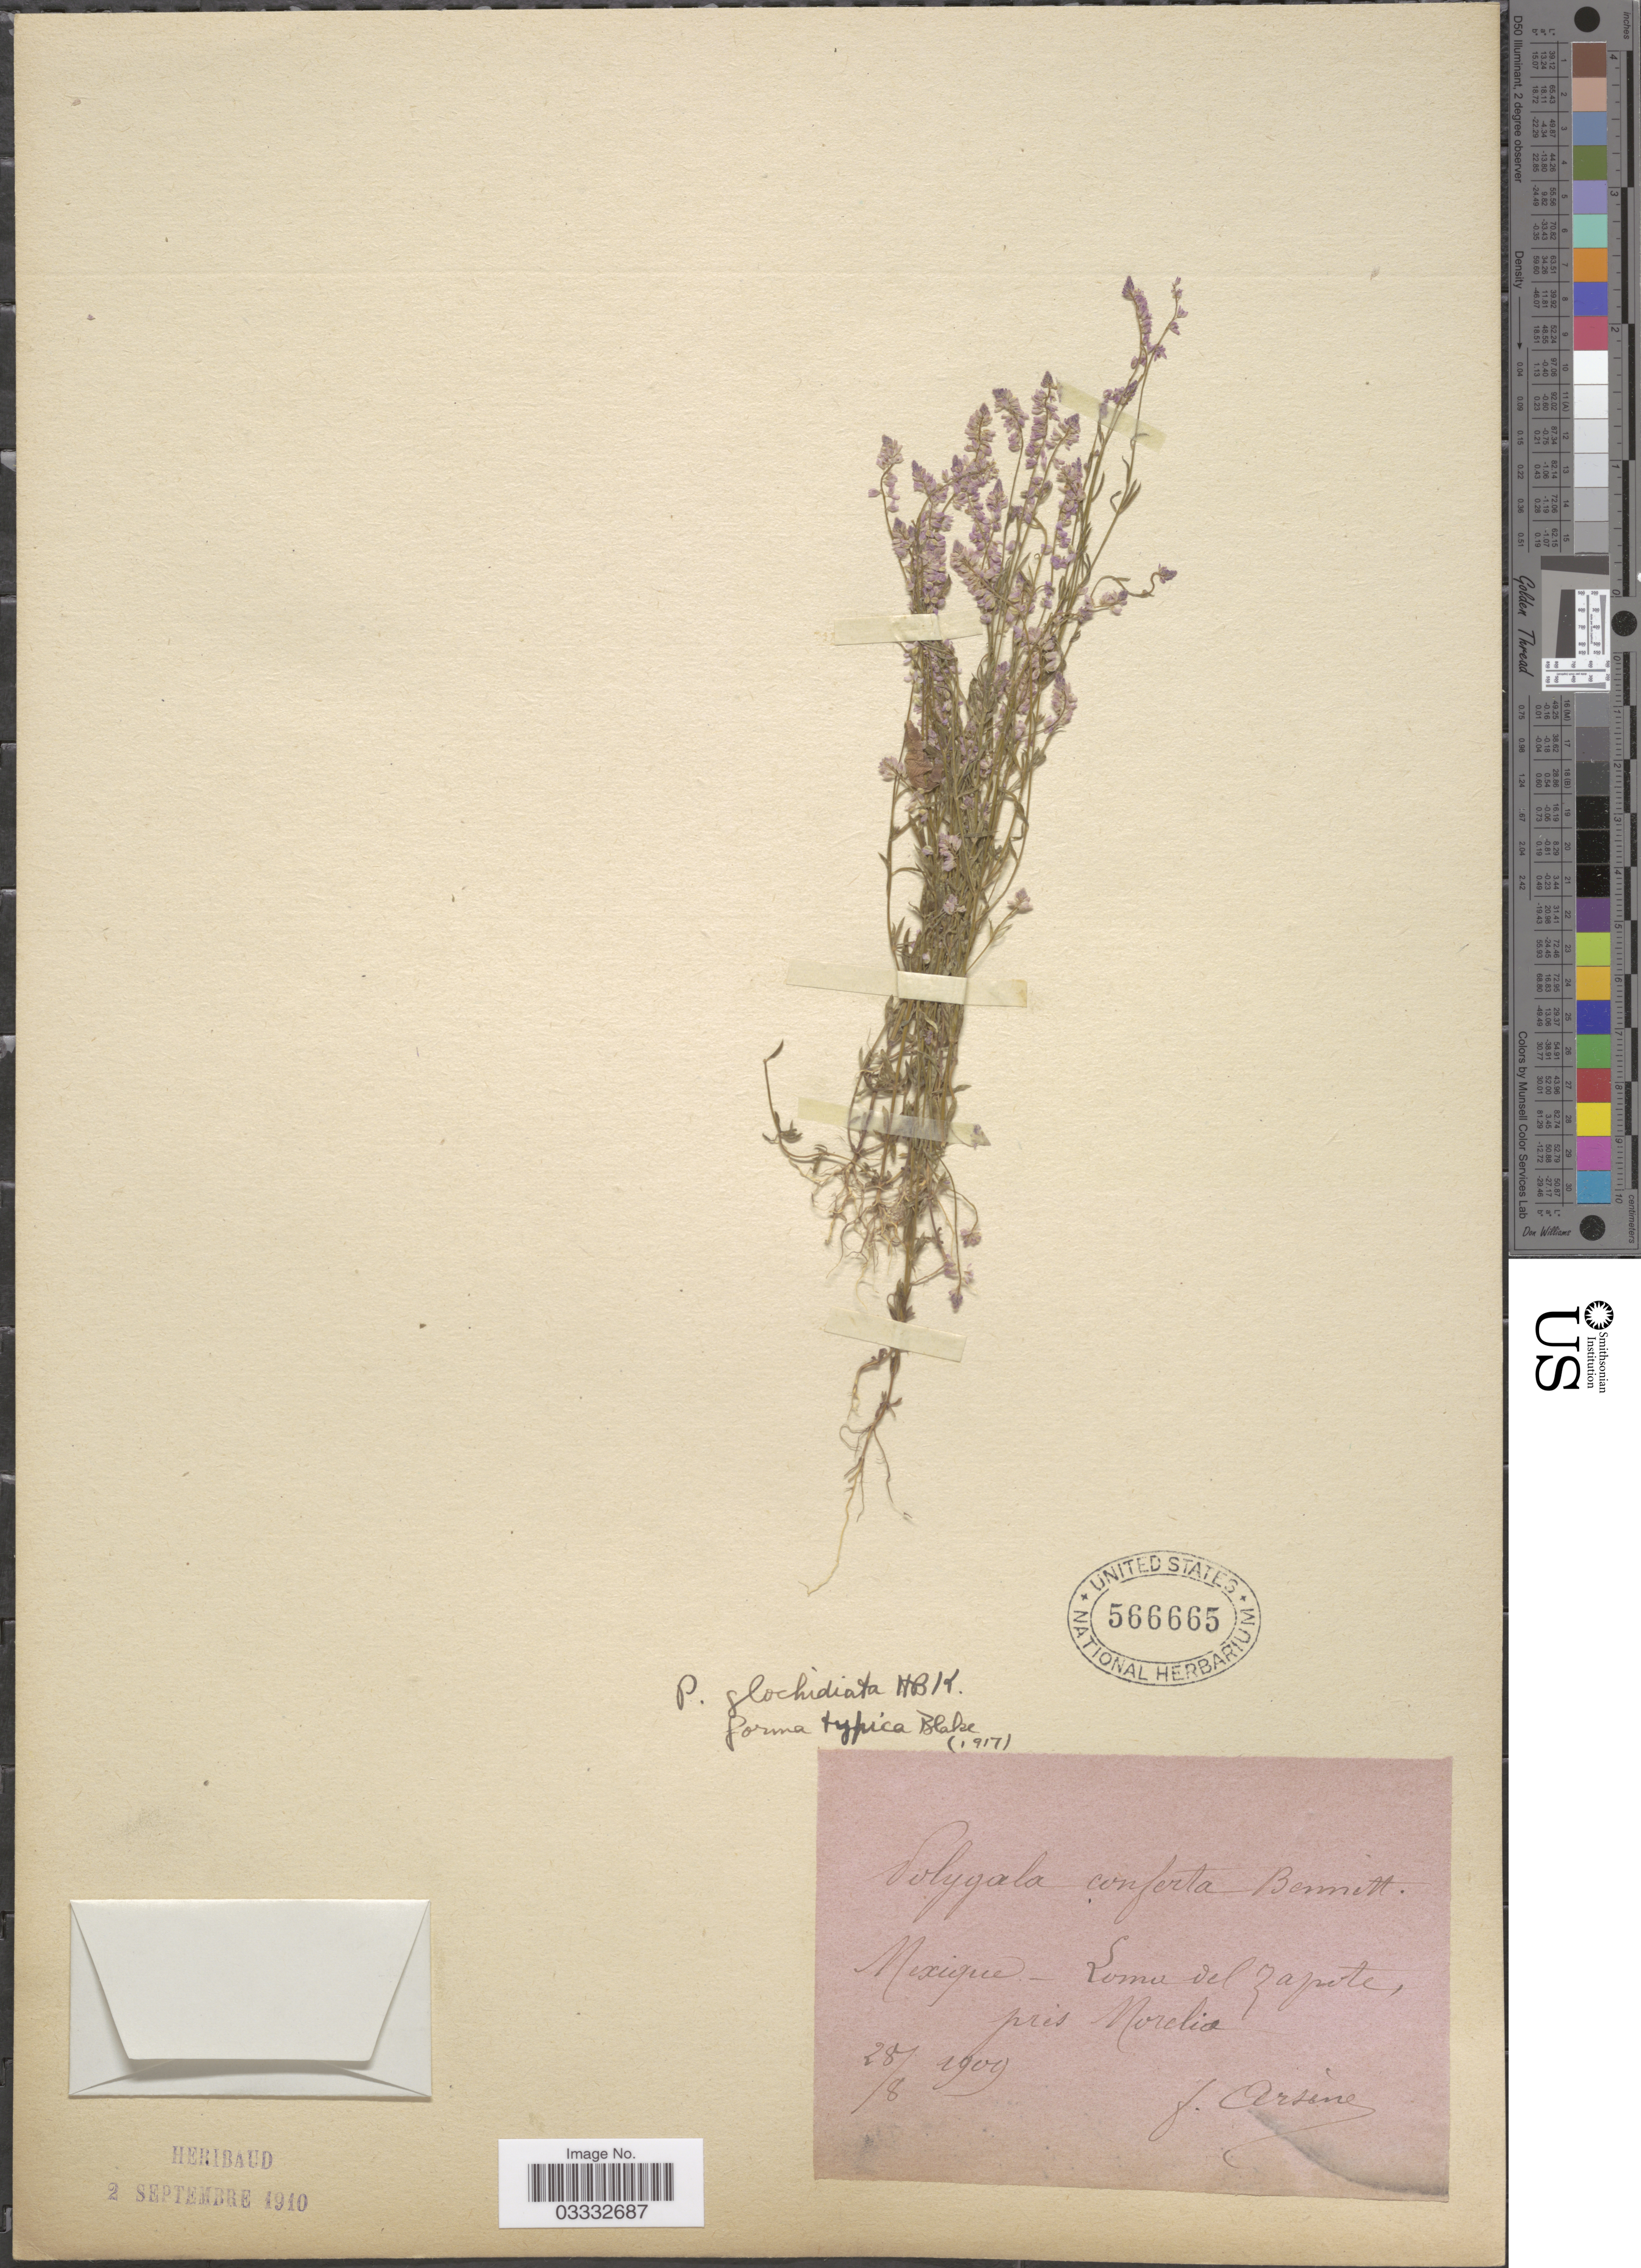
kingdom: Plantae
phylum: Tracheophyta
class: Magnoliopsida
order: Fabales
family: Polygalaceae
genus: Polygala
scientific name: Polygala glochidiata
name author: Kunth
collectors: F. Arsène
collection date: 1909-08-28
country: Mexico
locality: Loma del Zapote, prés Morelia.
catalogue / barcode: US 566665